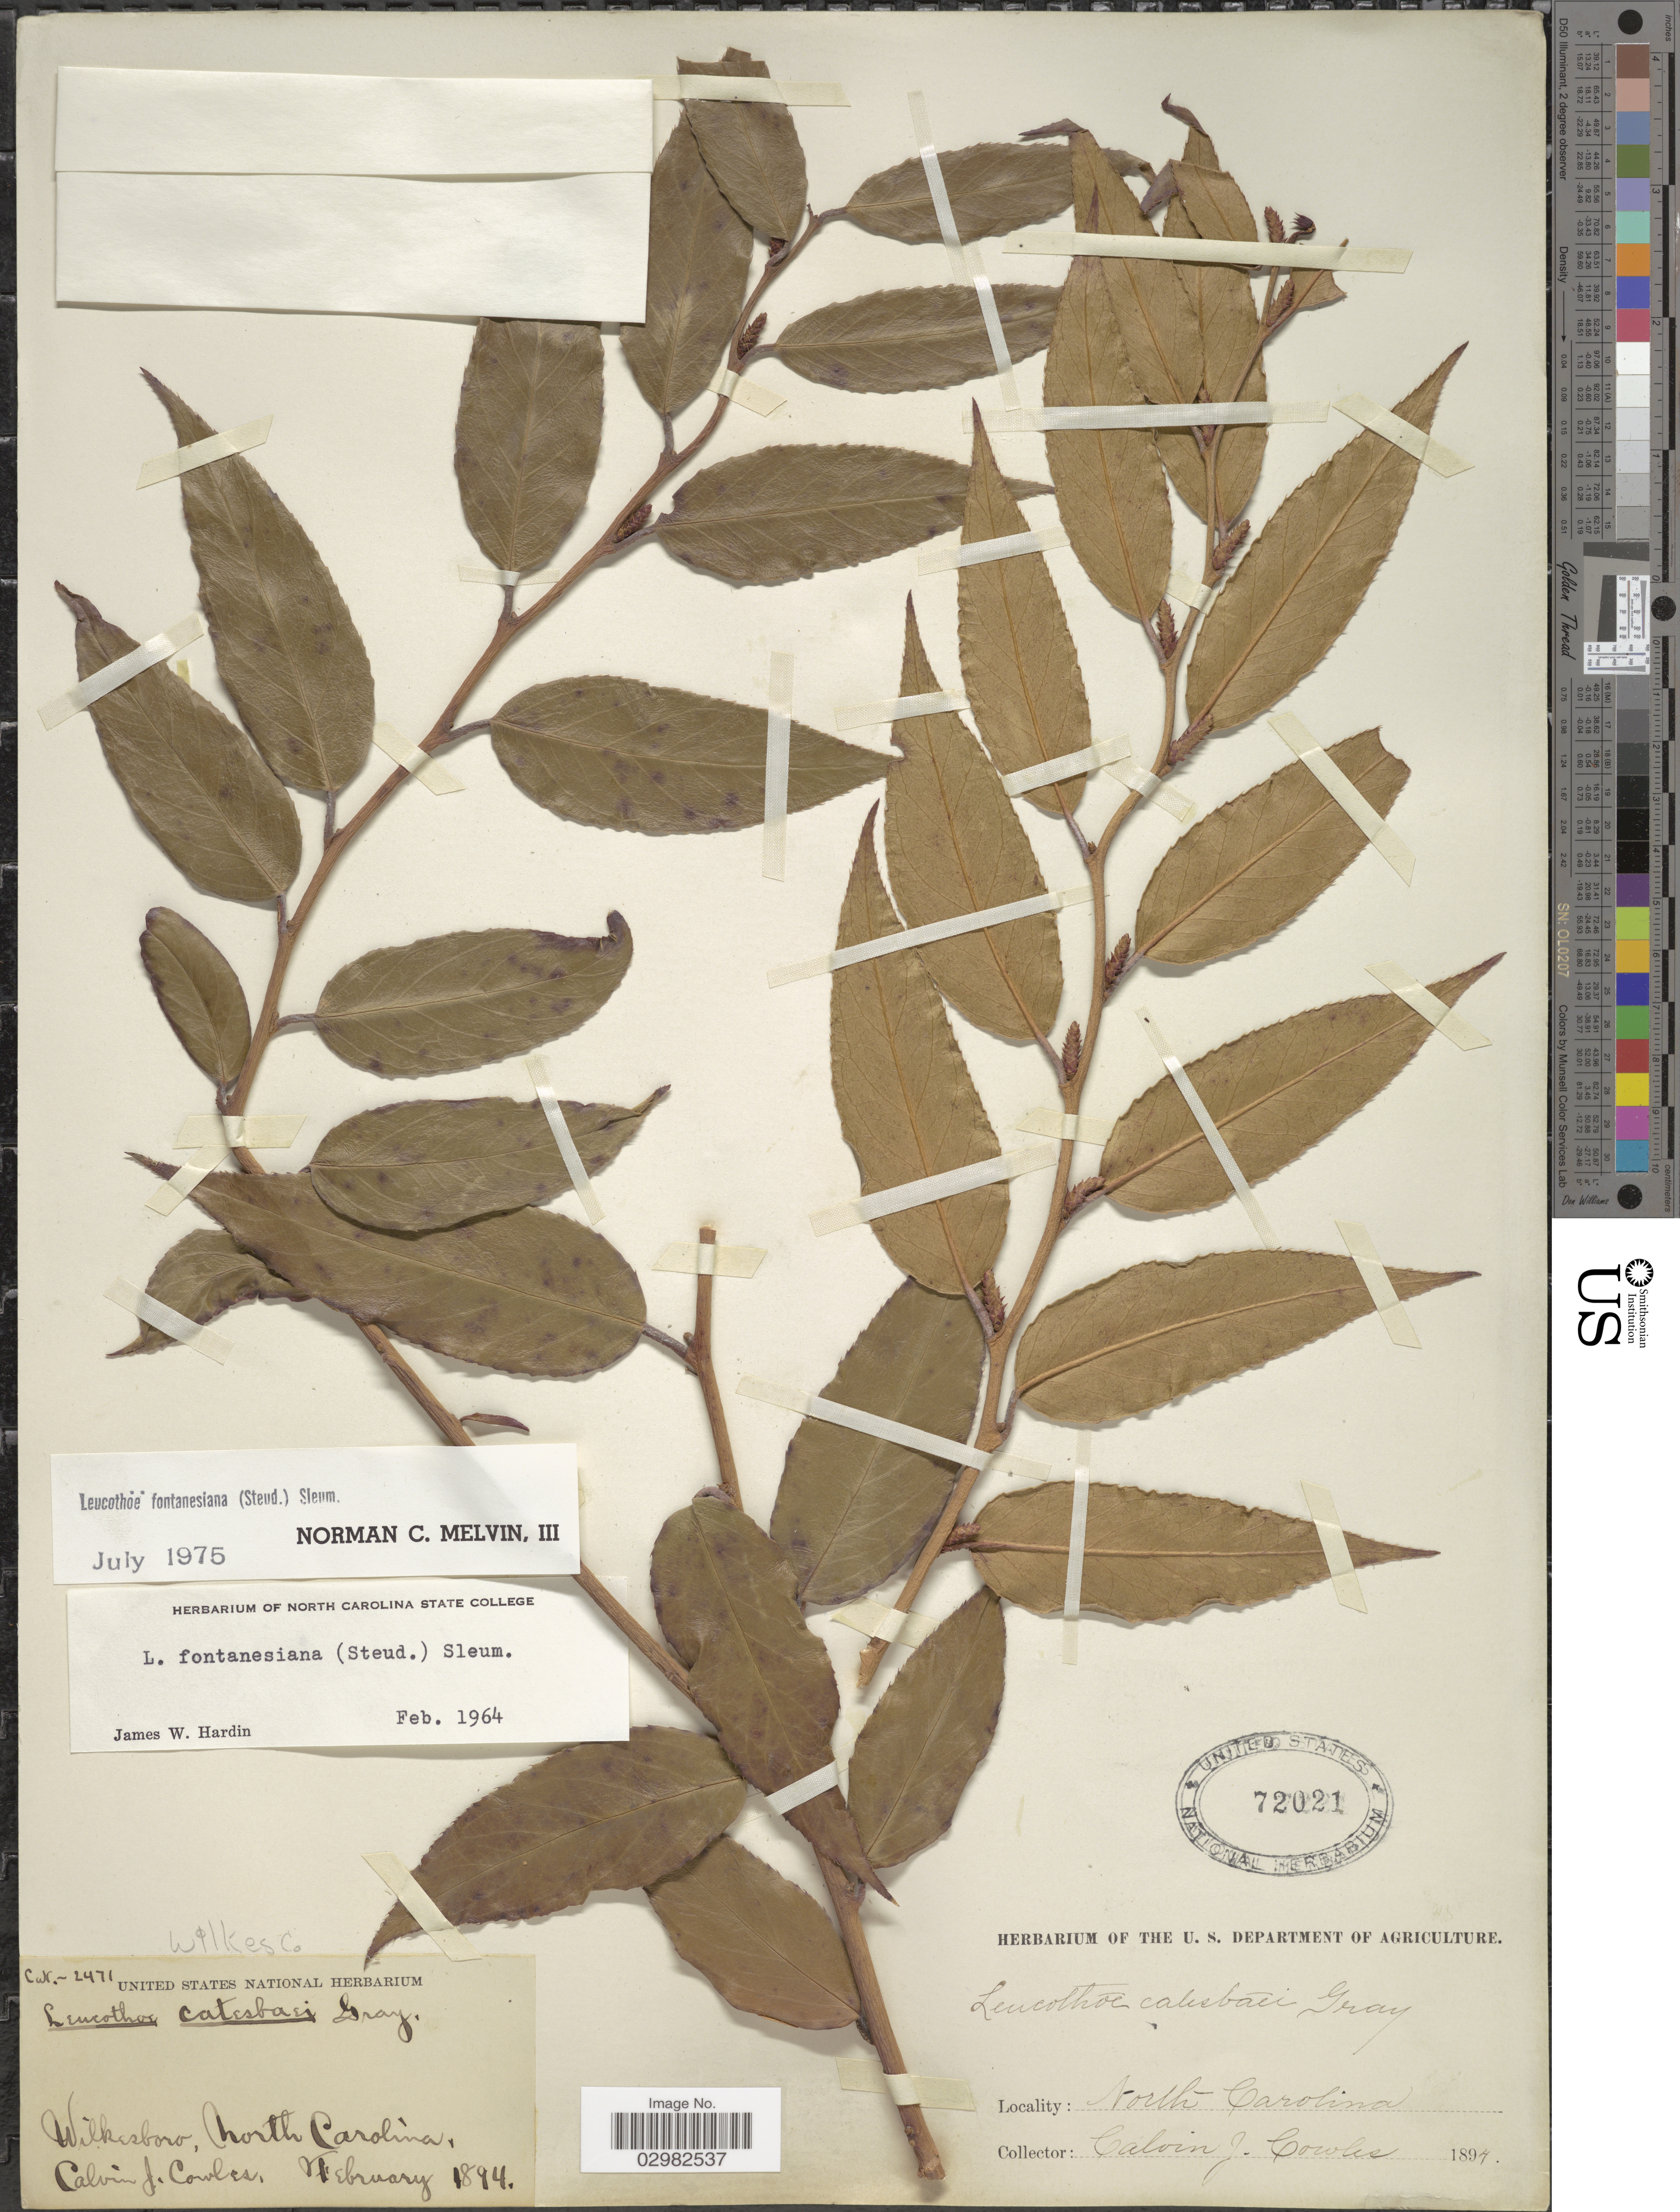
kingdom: Plantae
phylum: Tracheophyta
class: Magnoliopsida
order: Ericales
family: Ericaceae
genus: Leucothoe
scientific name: Leucothoë fontanesiana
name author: (Steud.) Sleumer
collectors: C. Cowles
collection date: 1894-02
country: United States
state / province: North Carolina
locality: Wilkesboro.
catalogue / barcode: US 72021